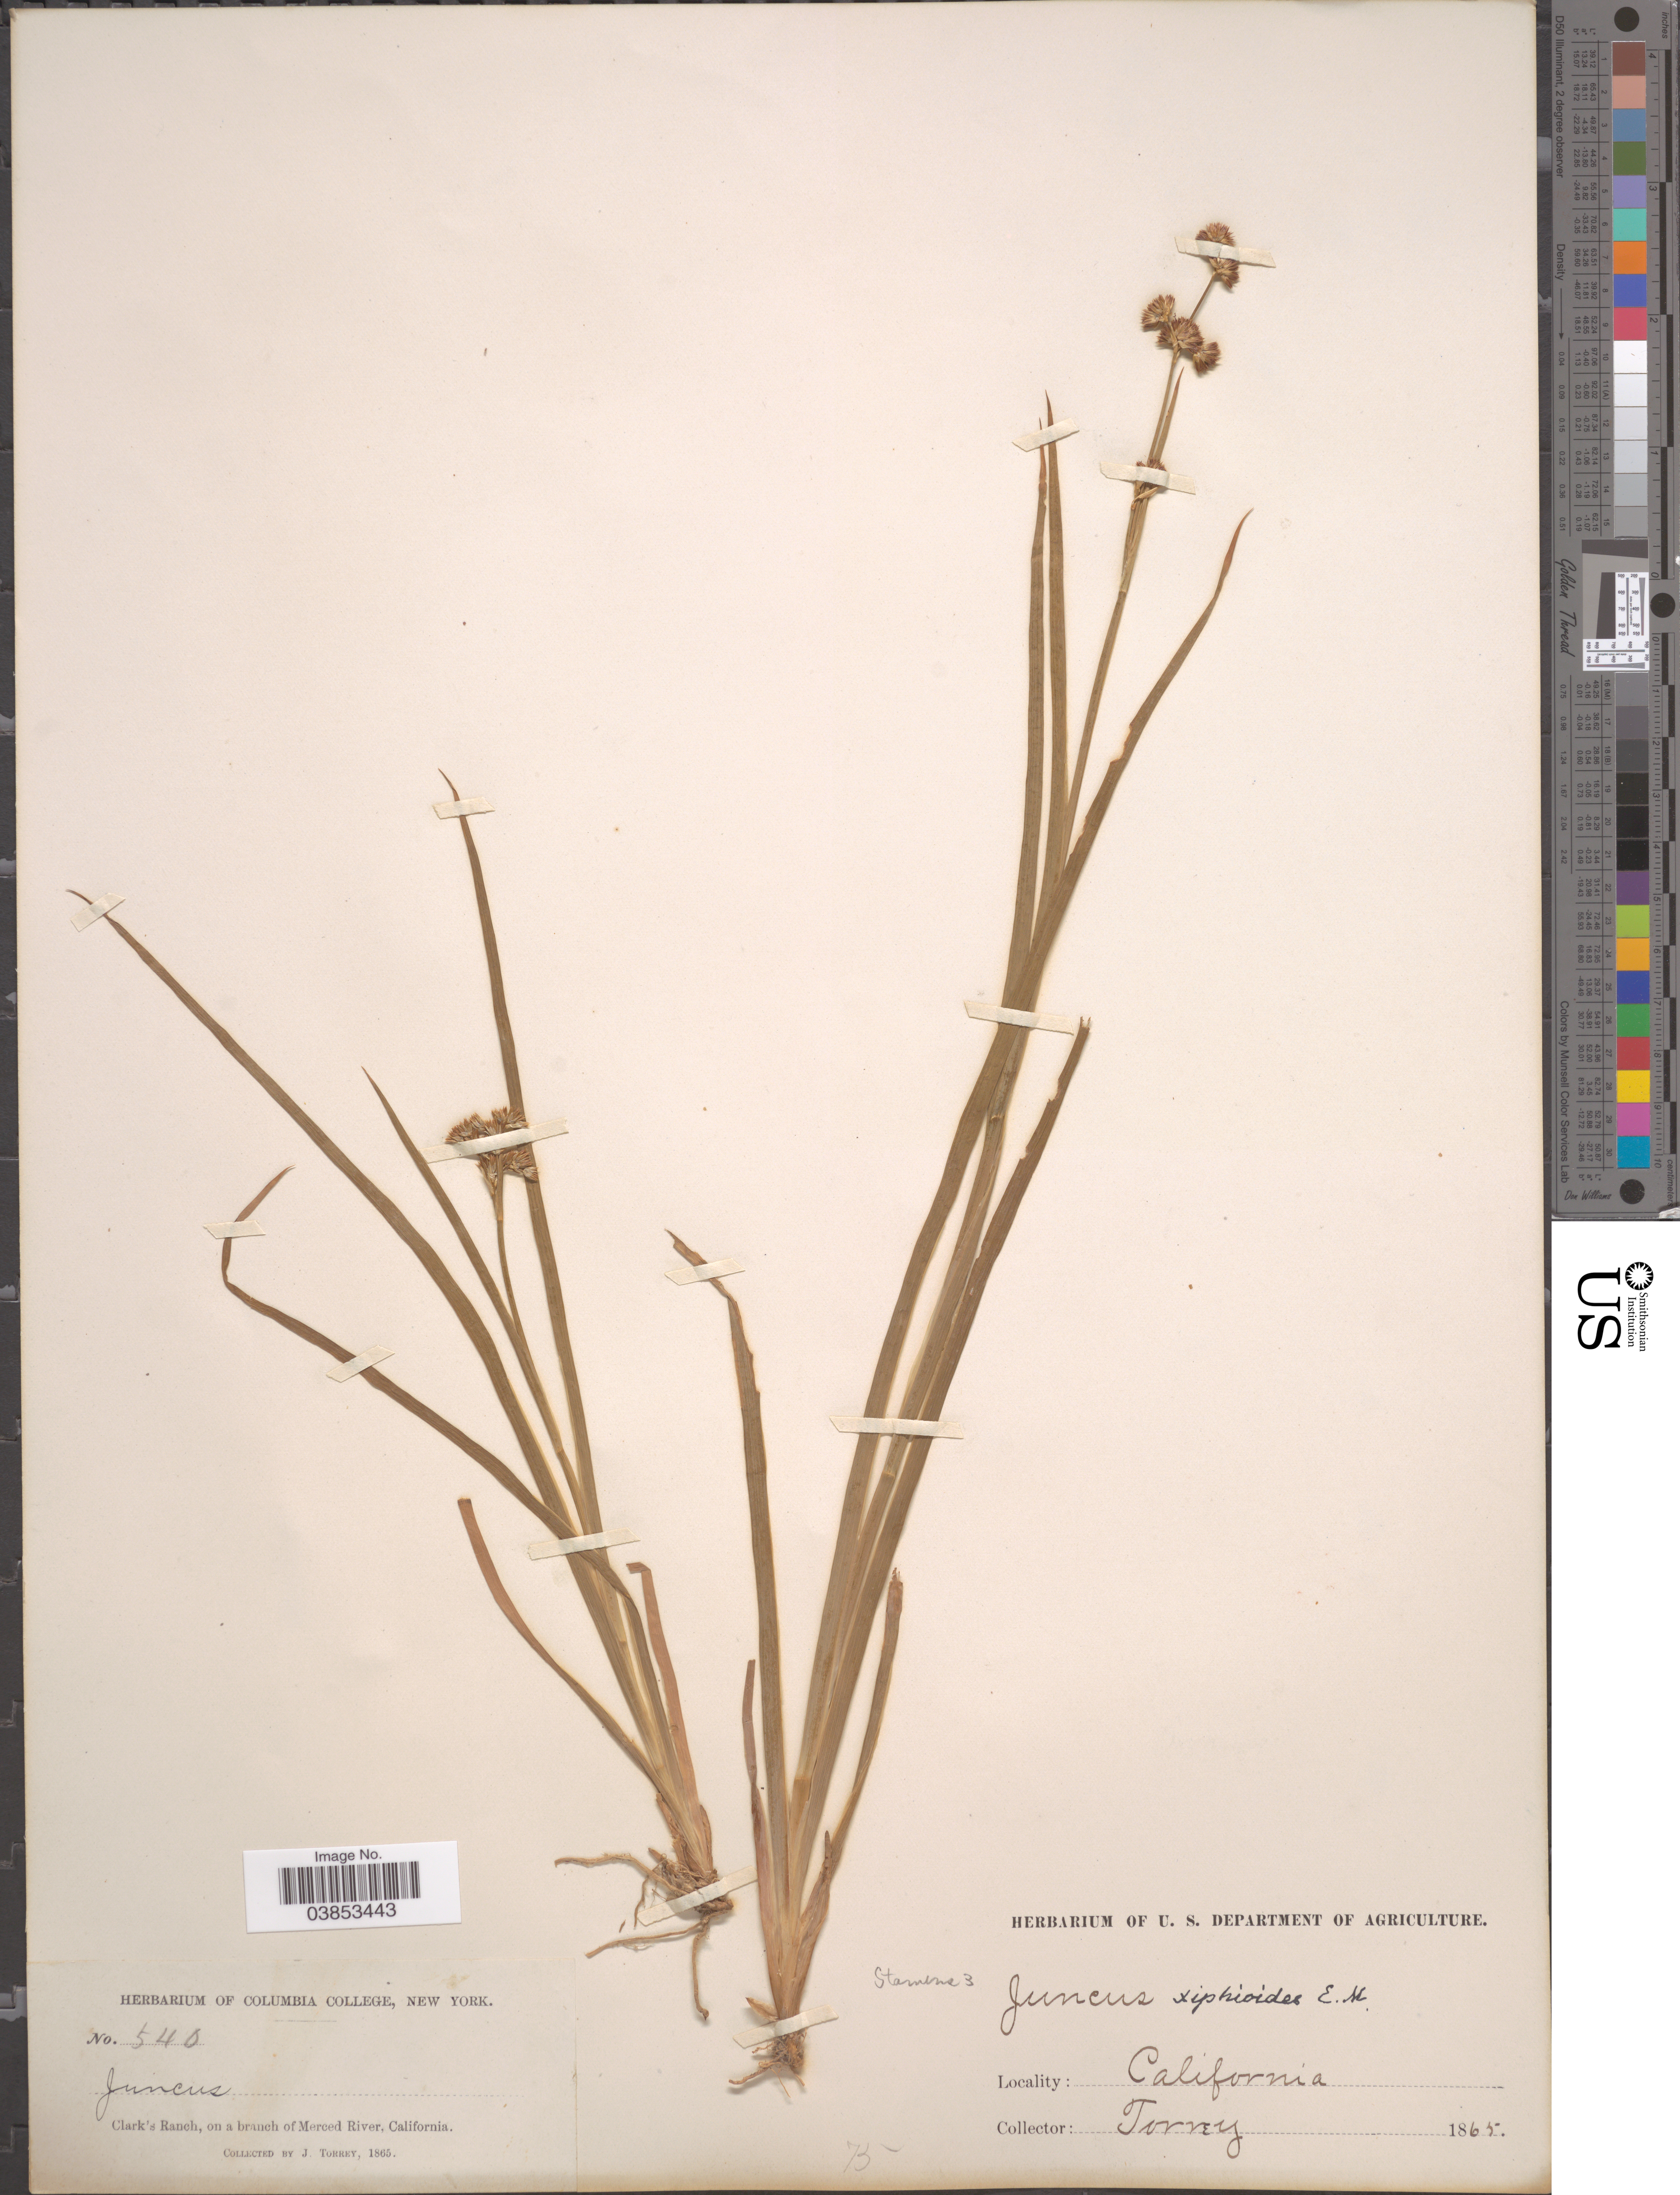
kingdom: Plantae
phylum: Tracheophyta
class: Liliopsida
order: Poales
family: Juncaceae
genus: Juncus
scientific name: Juncus ensifolius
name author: Wikstr.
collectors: J. Torrey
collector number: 540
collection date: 1865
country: United States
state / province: California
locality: Clark's Ranch, on a branch of Merced River.